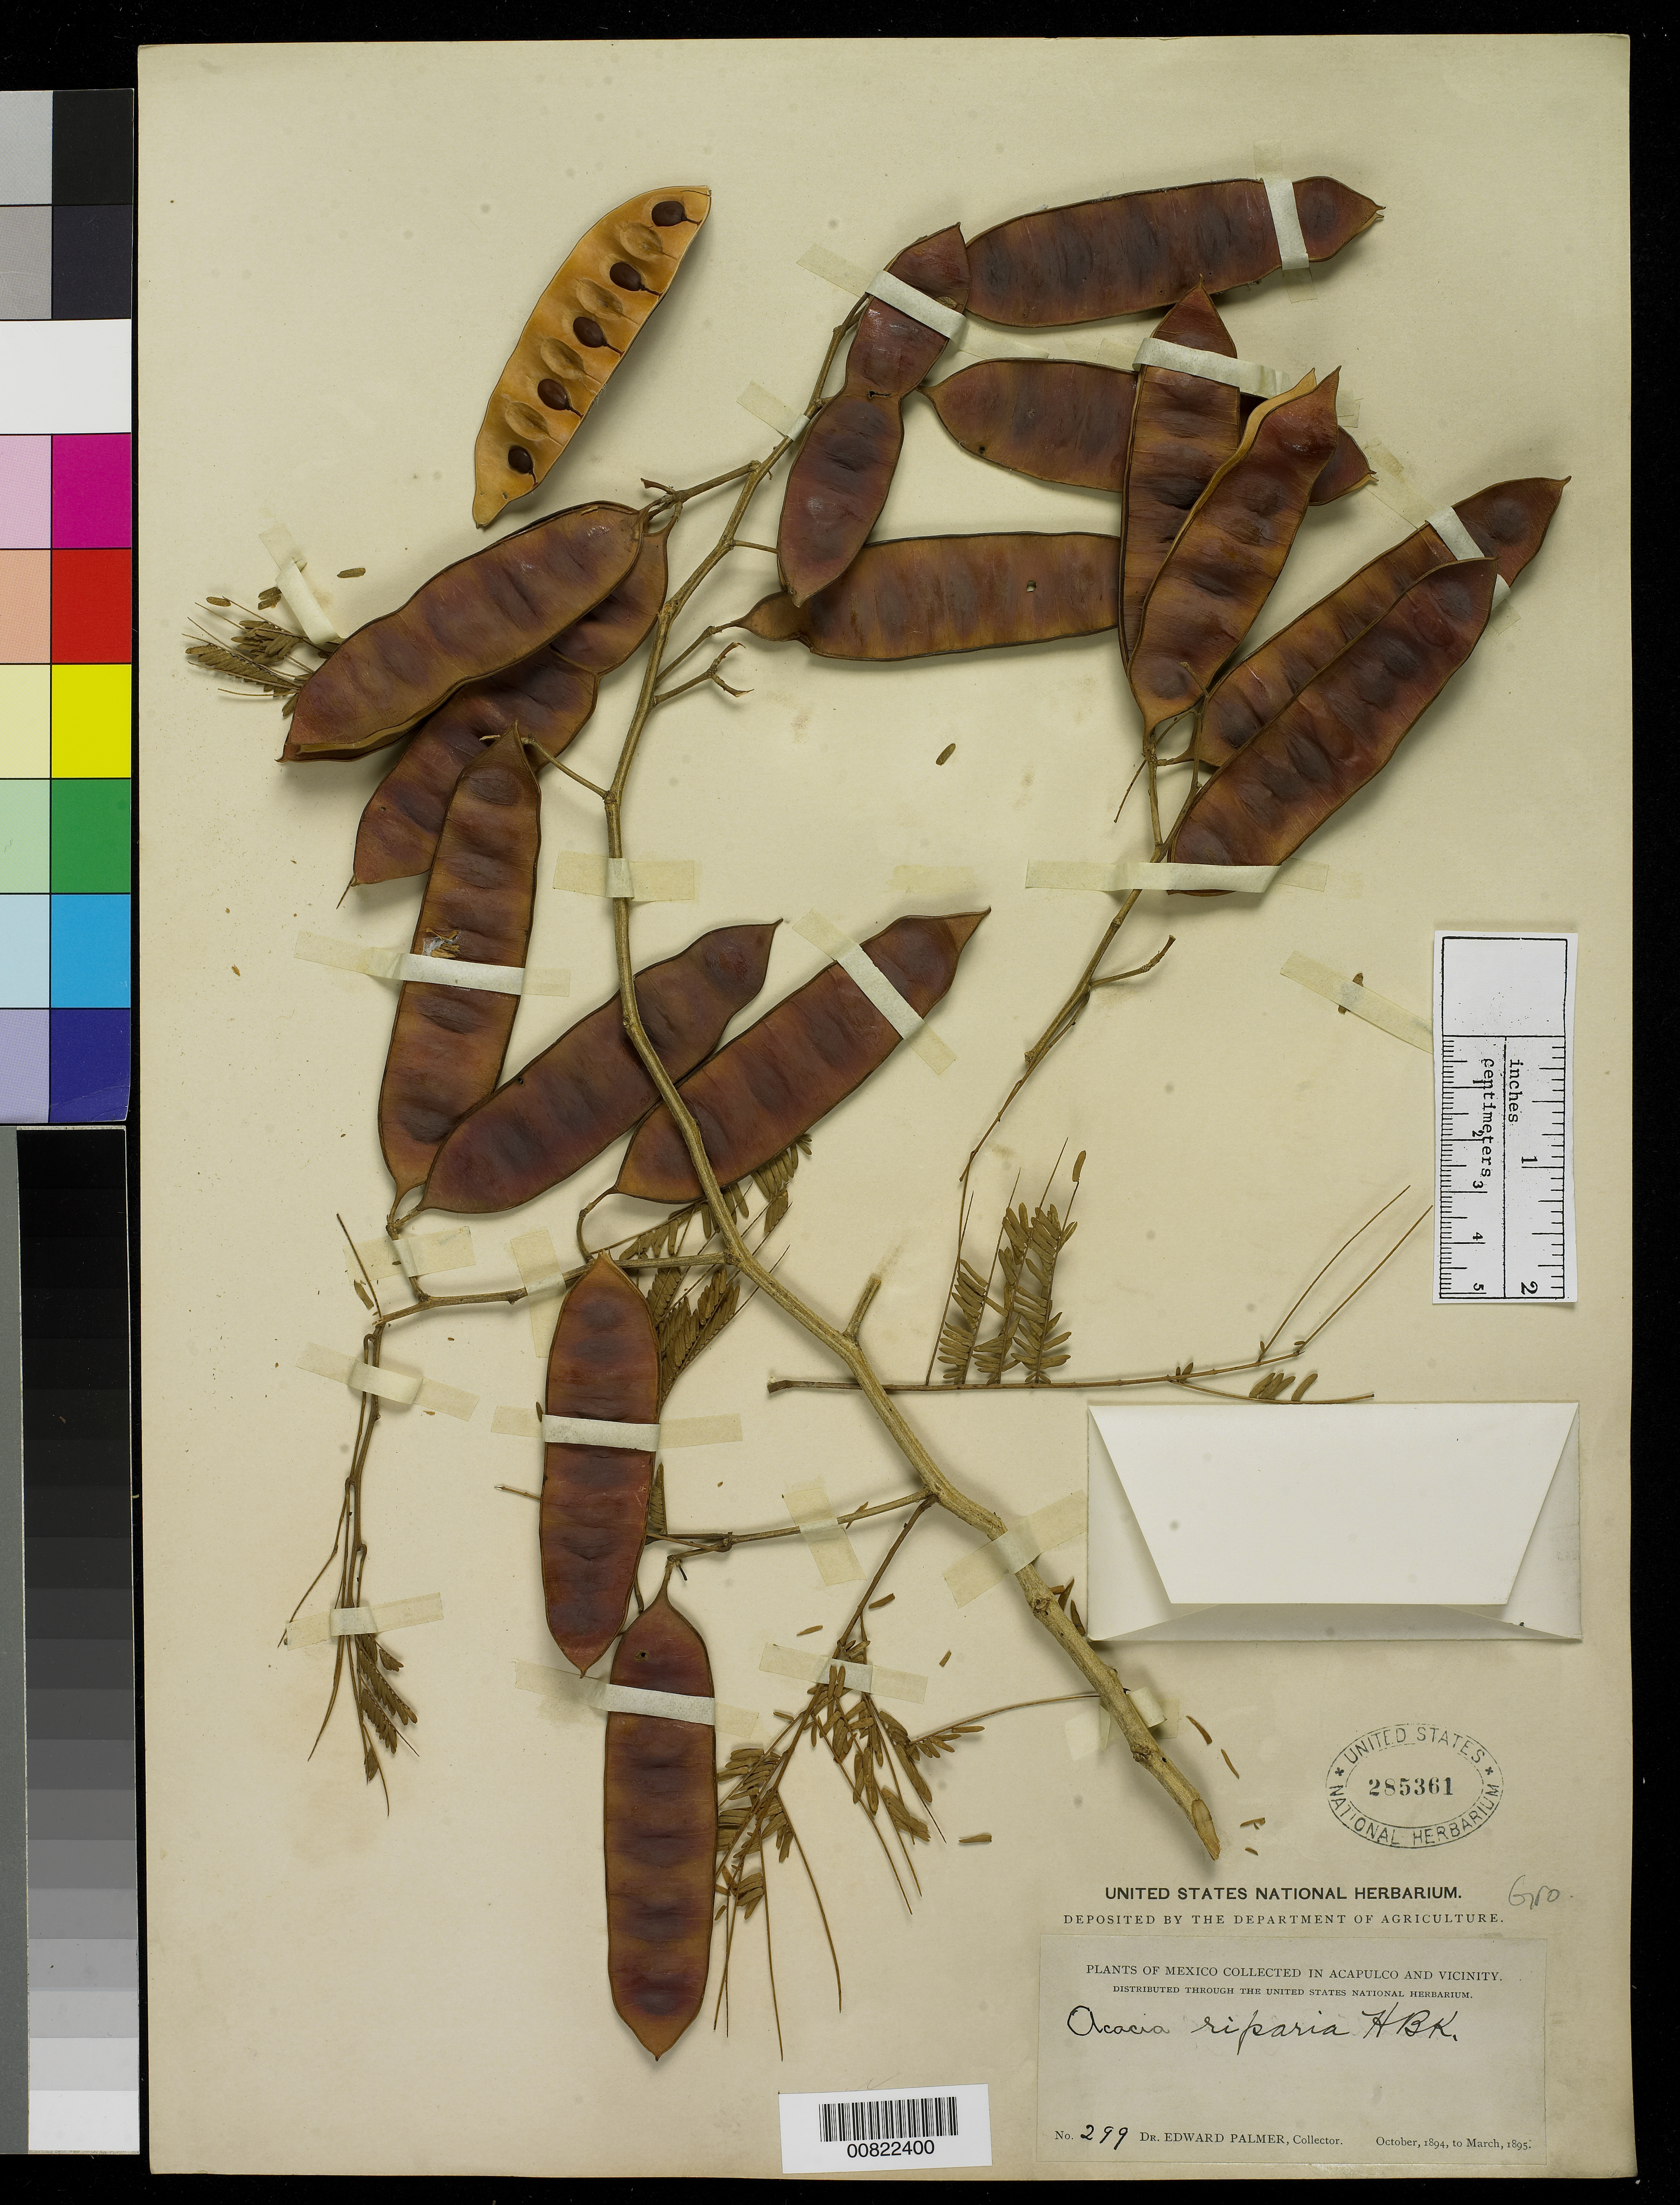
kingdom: Plantae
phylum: Tracheophyta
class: Magnoliopsida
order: Fabales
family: Fabaceae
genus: Senegalia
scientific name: Senegalia tenuifolia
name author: (L.) Britton & Rose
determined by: Seigler, David S.; Ebinger, J. E.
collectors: E. Palmer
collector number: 299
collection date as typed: Oct 1894 to -- Mar 1895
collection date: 1894-10/1895-03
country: Mexico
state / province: Guerrero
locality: Acapulco, Guerrero and vicinity.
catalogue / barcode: US 285361